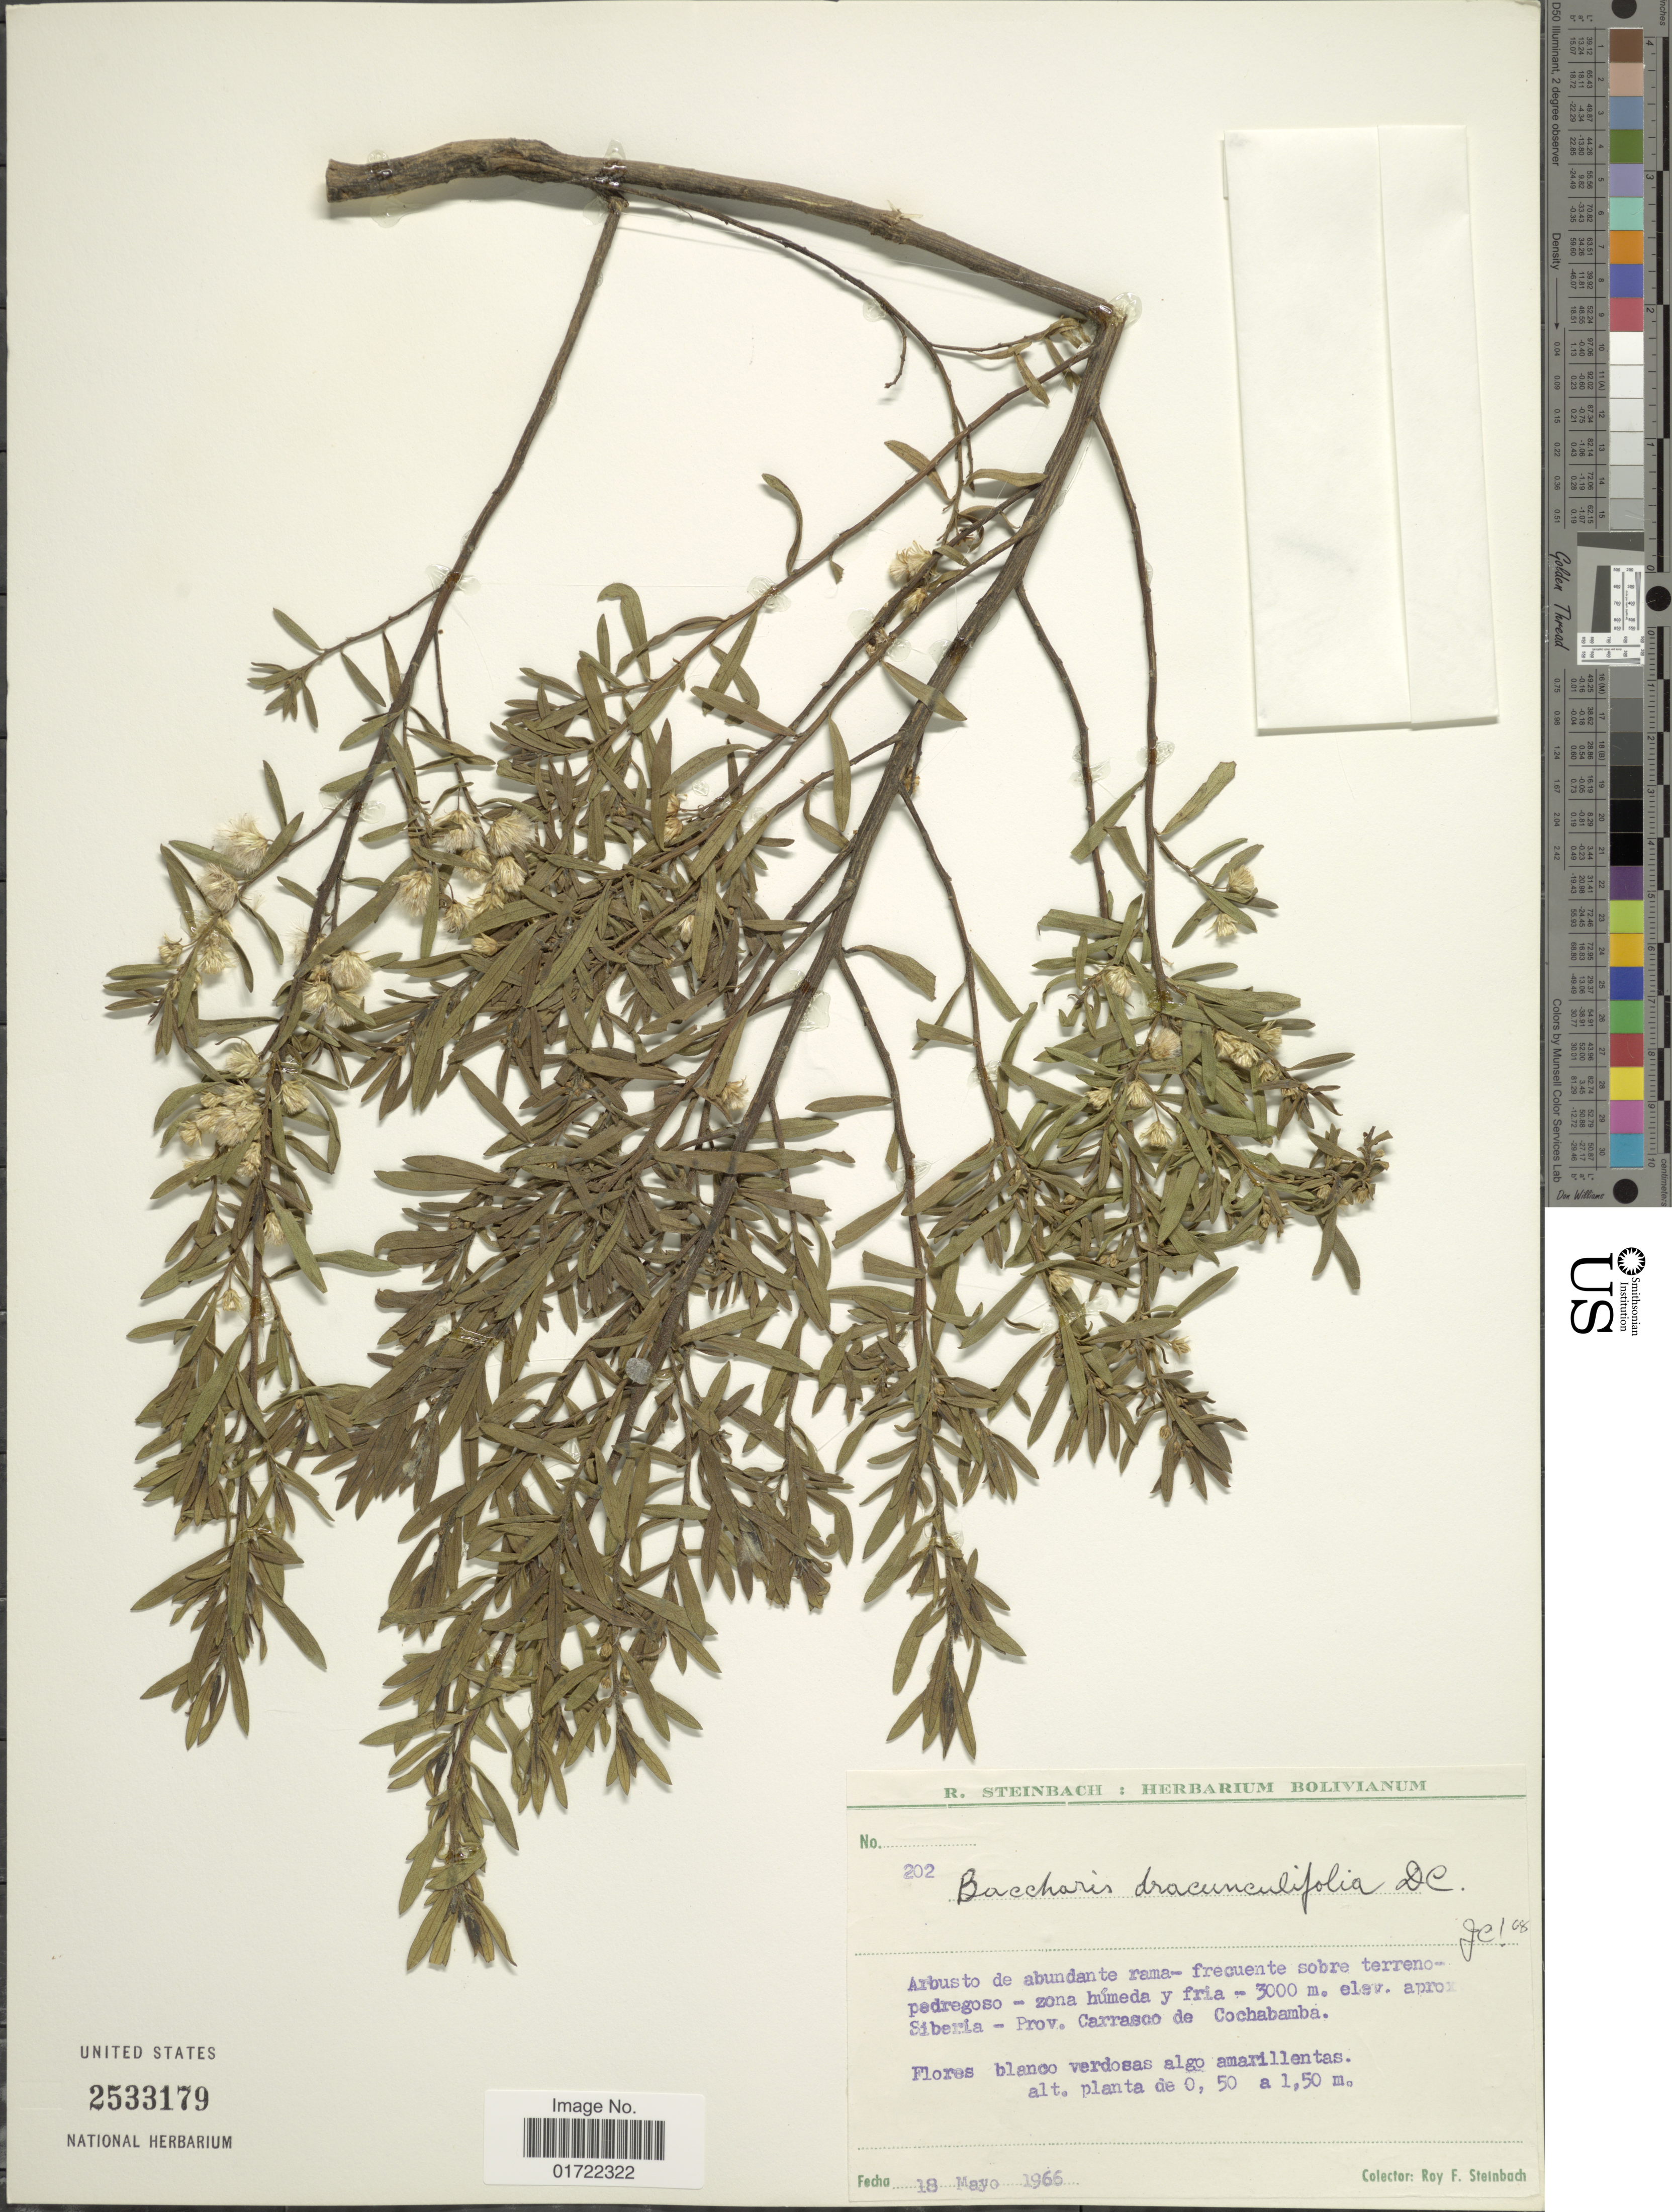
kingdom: Plantae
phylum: Tracheophyta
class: Magnoliopsida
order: Asterales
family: Asteraceae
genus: Baccharis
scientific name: Baccharis dracunculifolia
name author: DC.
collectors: R. F. Steinbach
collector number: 202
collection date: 1966-05-18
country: Bolivia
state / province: Cochabamba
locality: Siberia-Prov. Carrasco de Cochabamba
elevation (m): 3000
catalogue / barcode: US 2533179